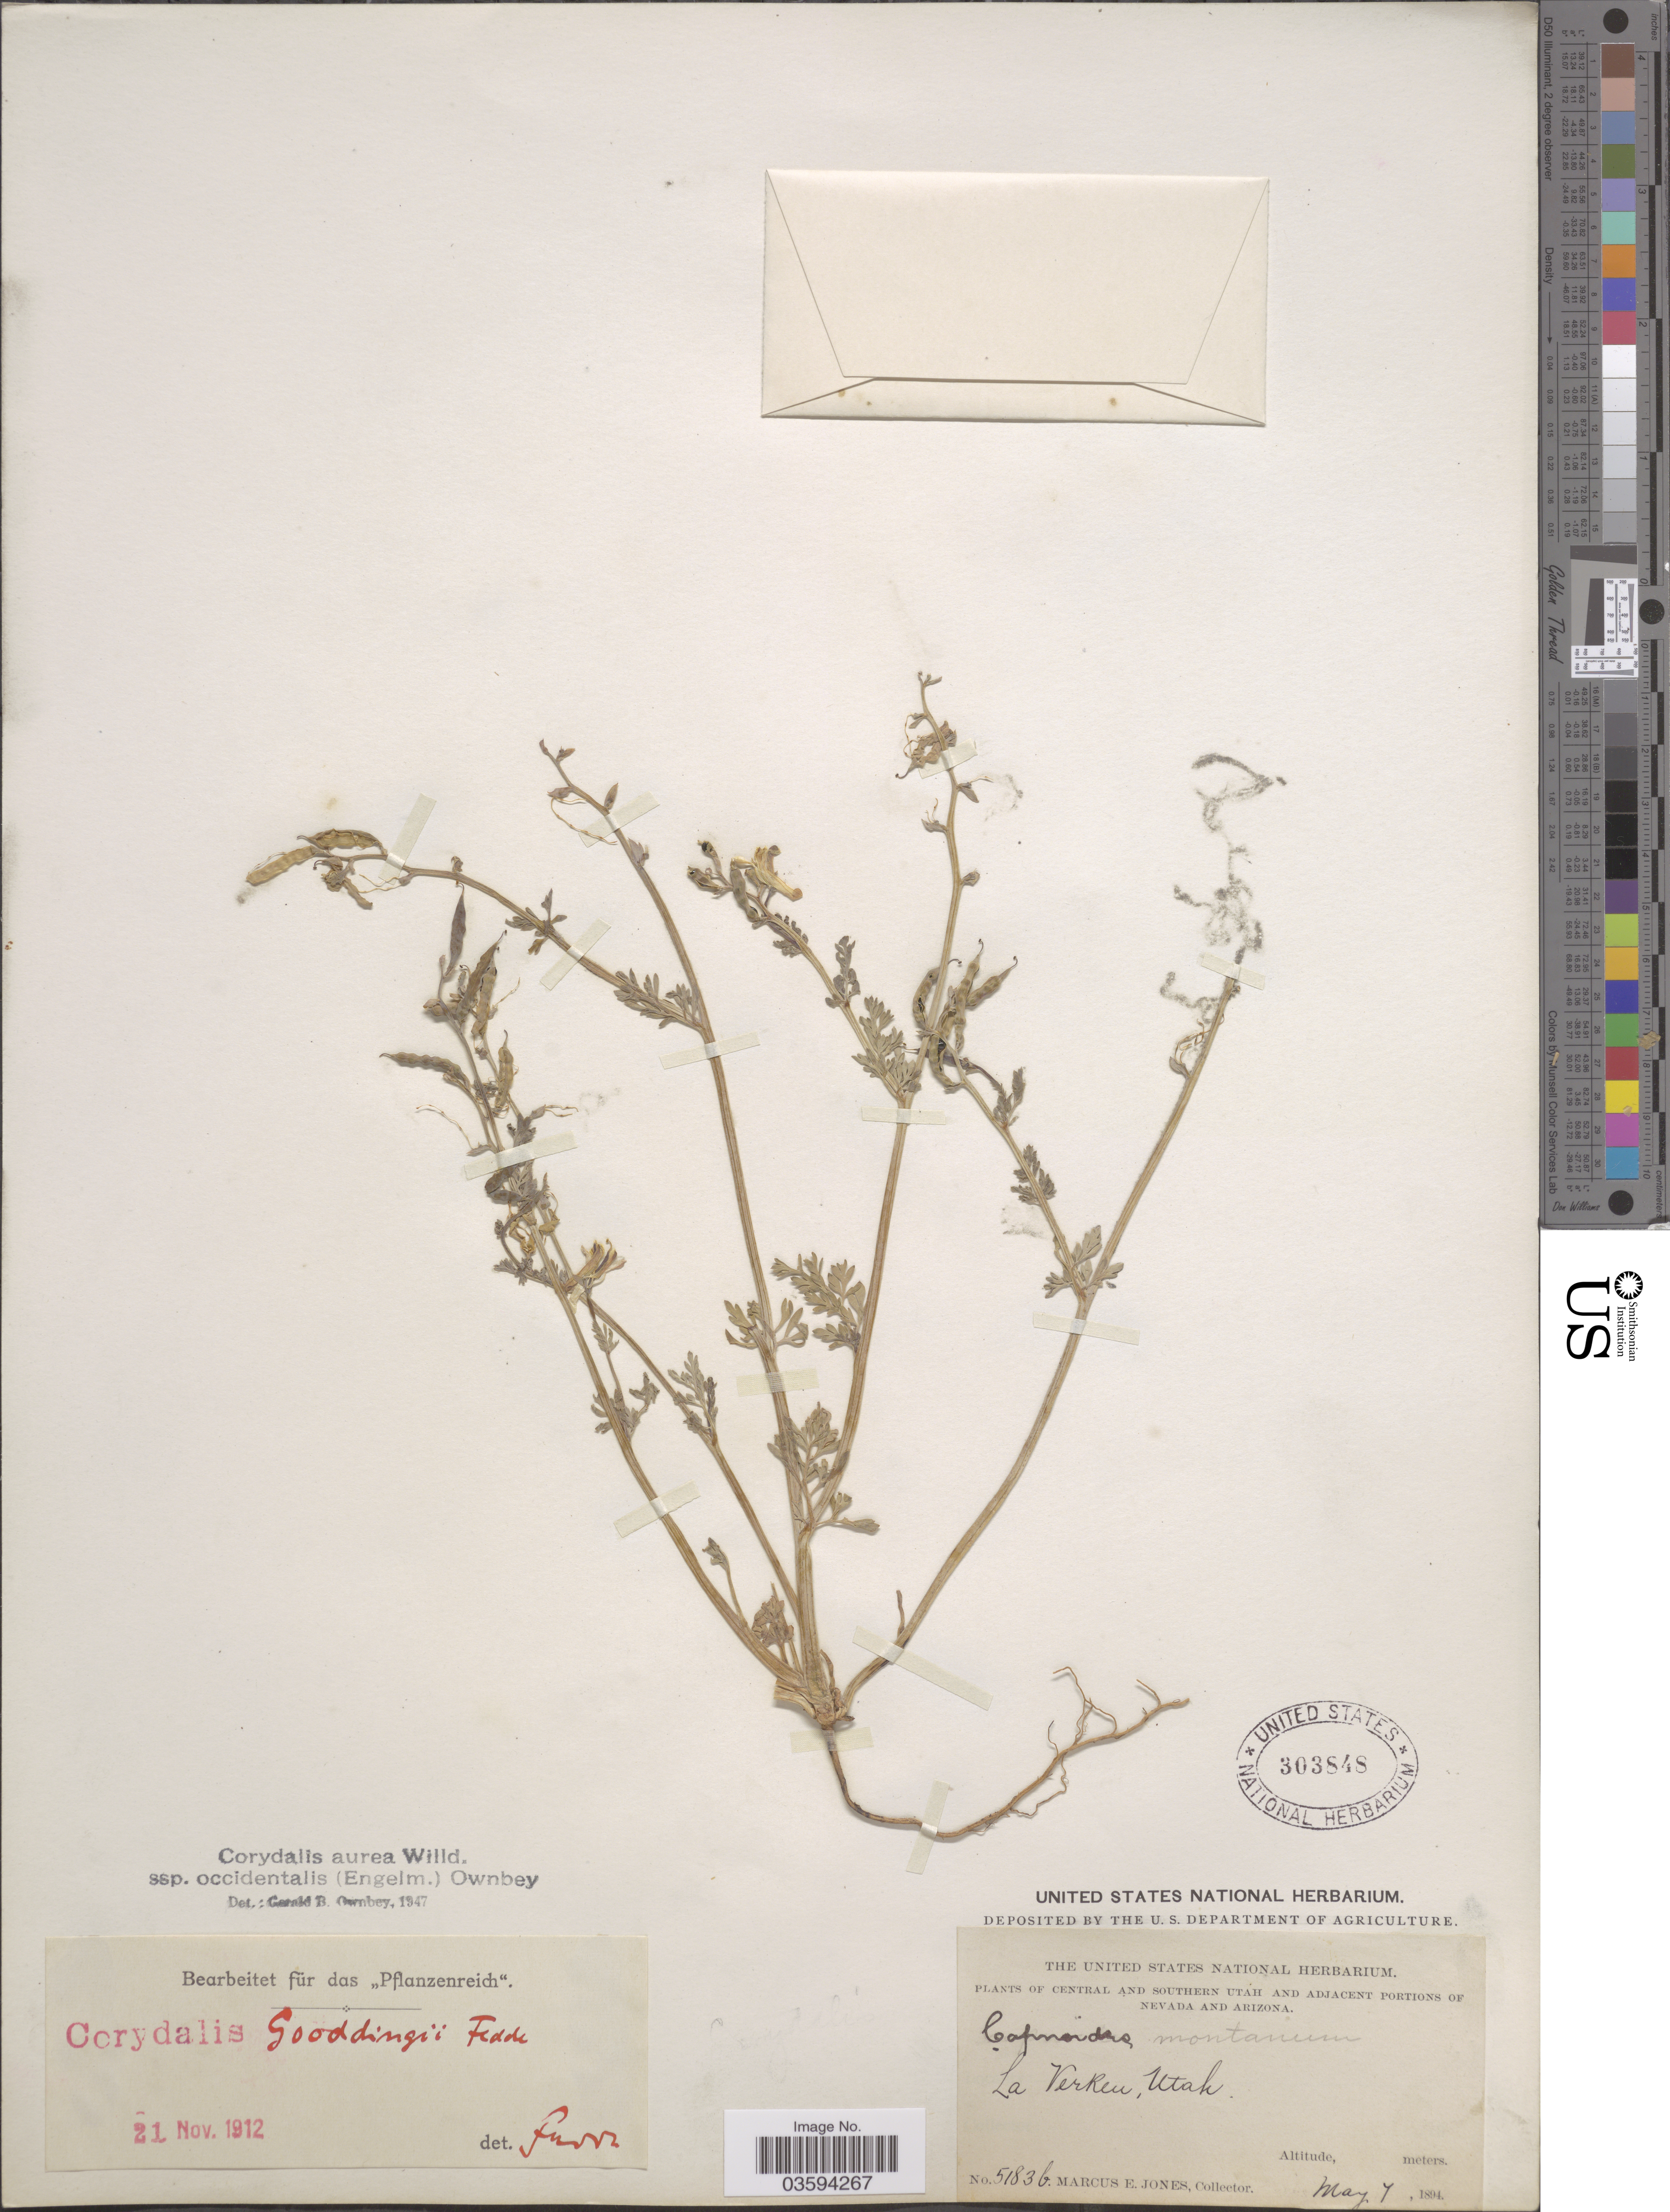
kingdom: Plantae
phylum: Tracheophyta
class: Magnoliopsida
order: Ranunculales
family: Papaveraceae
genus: Corydalis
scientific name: Corydalis aurea subsp. occidentalis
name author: Willd.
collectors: M. E. Jones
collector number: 5183b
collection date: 1894-05-07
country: United States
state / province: Utah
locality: Central and Southern Utah. La Verken.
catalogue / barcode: US 303848